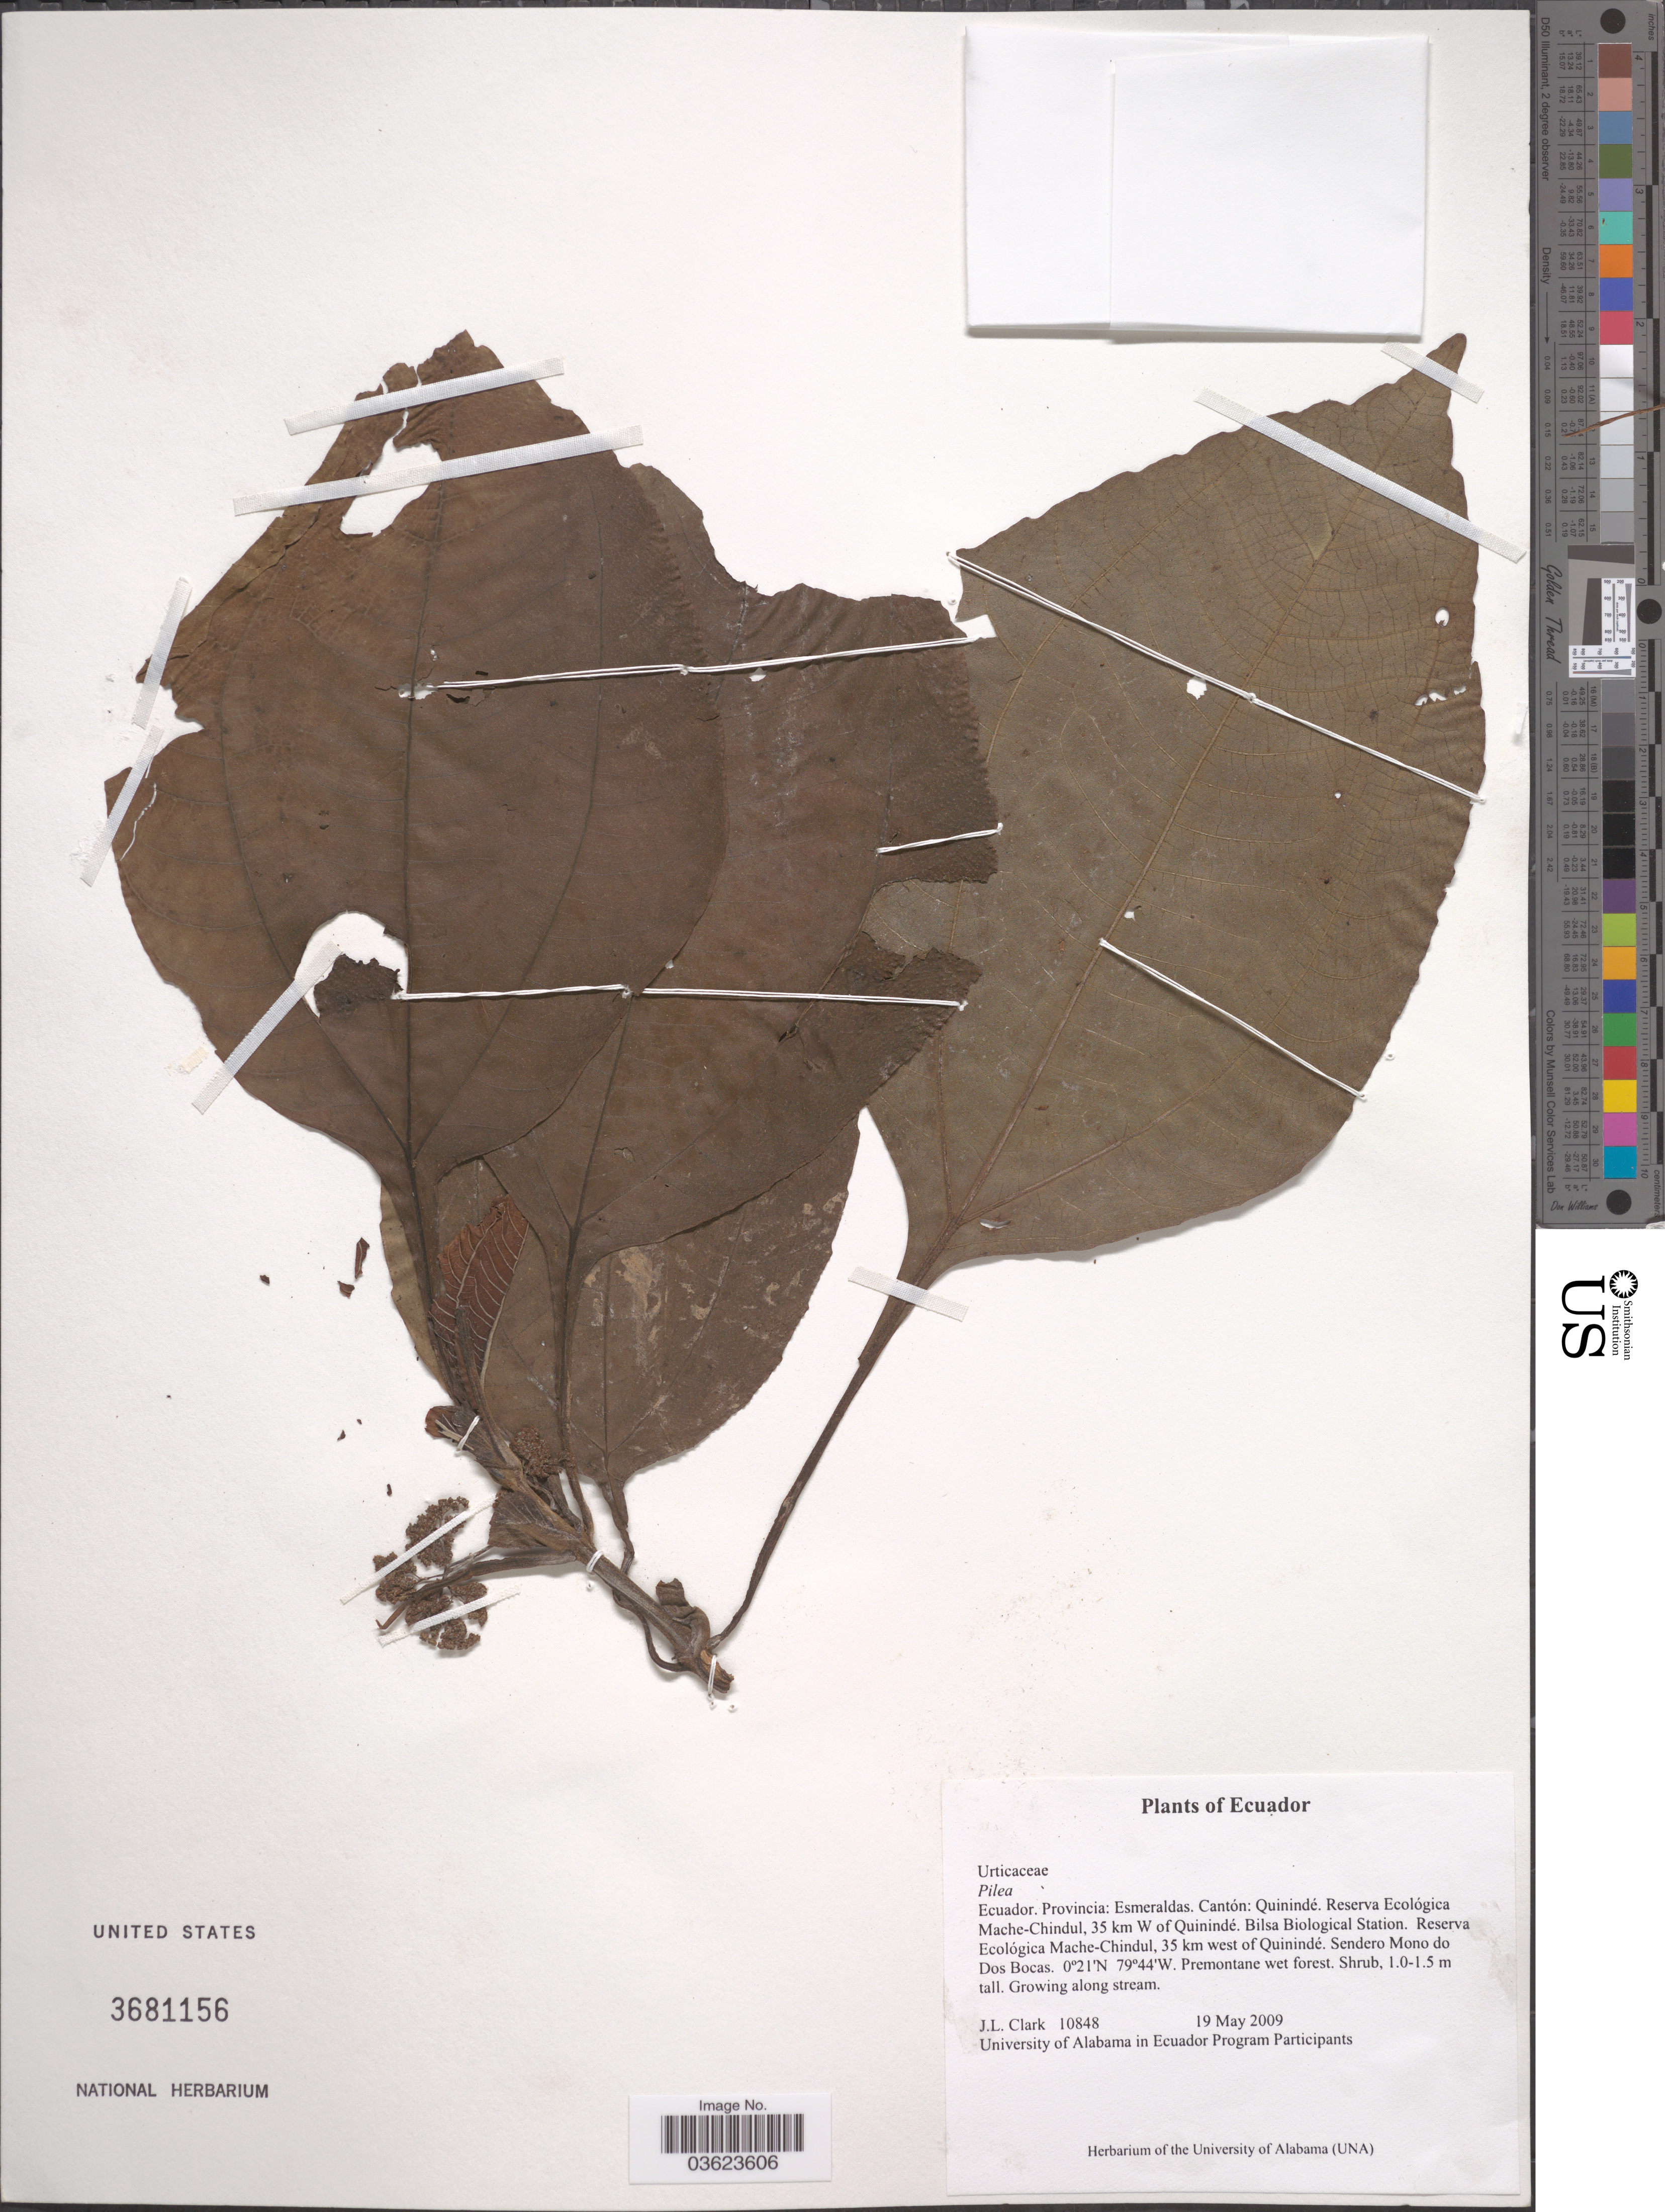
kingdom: Plantae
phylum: Tracheophyta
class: Magnoliopsida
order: Rosales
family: Urticaceae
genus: Pilea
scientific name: Pilea sp.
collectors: J. L. Clark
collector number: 10848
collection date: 2009-05-19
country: Ecuador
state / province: Esmeraldas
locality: Cantón: Quinindé. Reserva Ecológica Mache-Chindu, 35 km W of Quinindé. Bilsa Biological Station. Reserva Ecológica Mache-Chindul, 35 km west of Quinindé. Sendero Mono do Dos Bocas.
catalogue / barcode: US 3681156